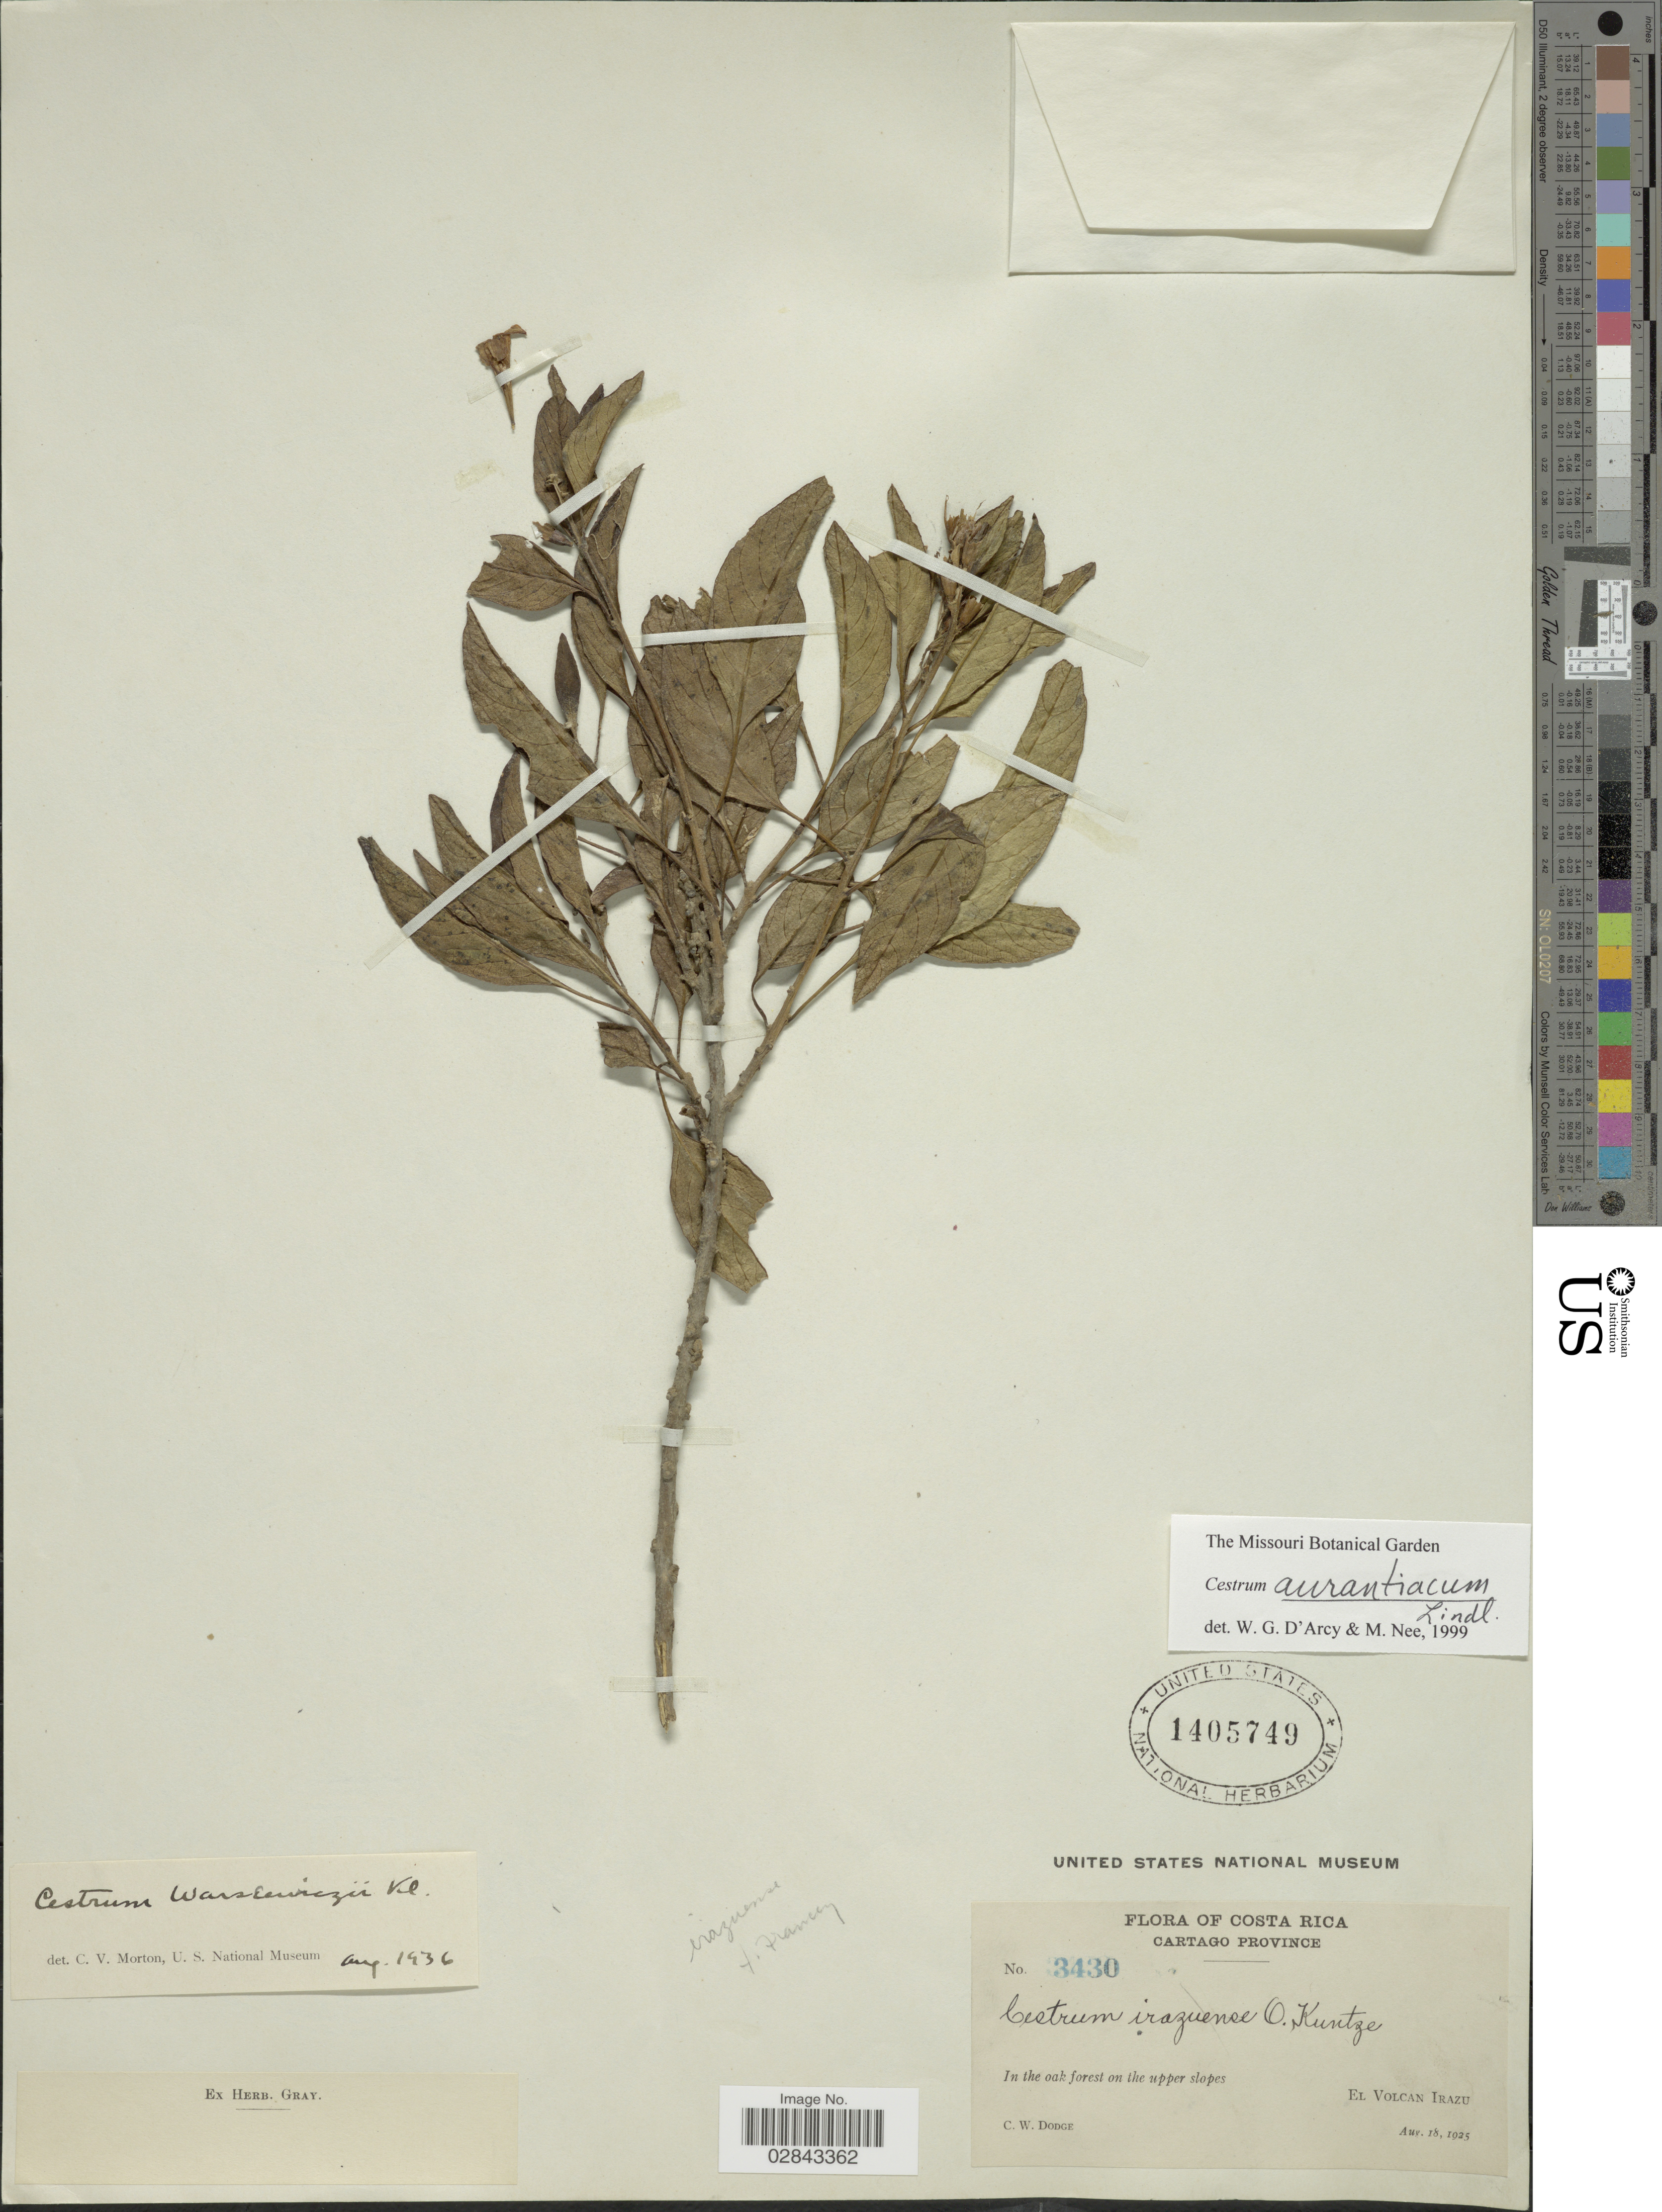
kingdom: Plantae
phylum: Tracheophyta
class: Magnoliopsida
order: Solanales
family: Solanaceae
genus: Cestrum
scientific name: Cestrum aurantiacum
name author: Lindley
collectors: C. Dodge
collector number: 3430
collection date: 1925-08-18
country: Costa Rica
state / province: Cartago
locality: In the oak forest on the upper slopes. El Volcan Irazu.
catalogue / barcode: US 1405749